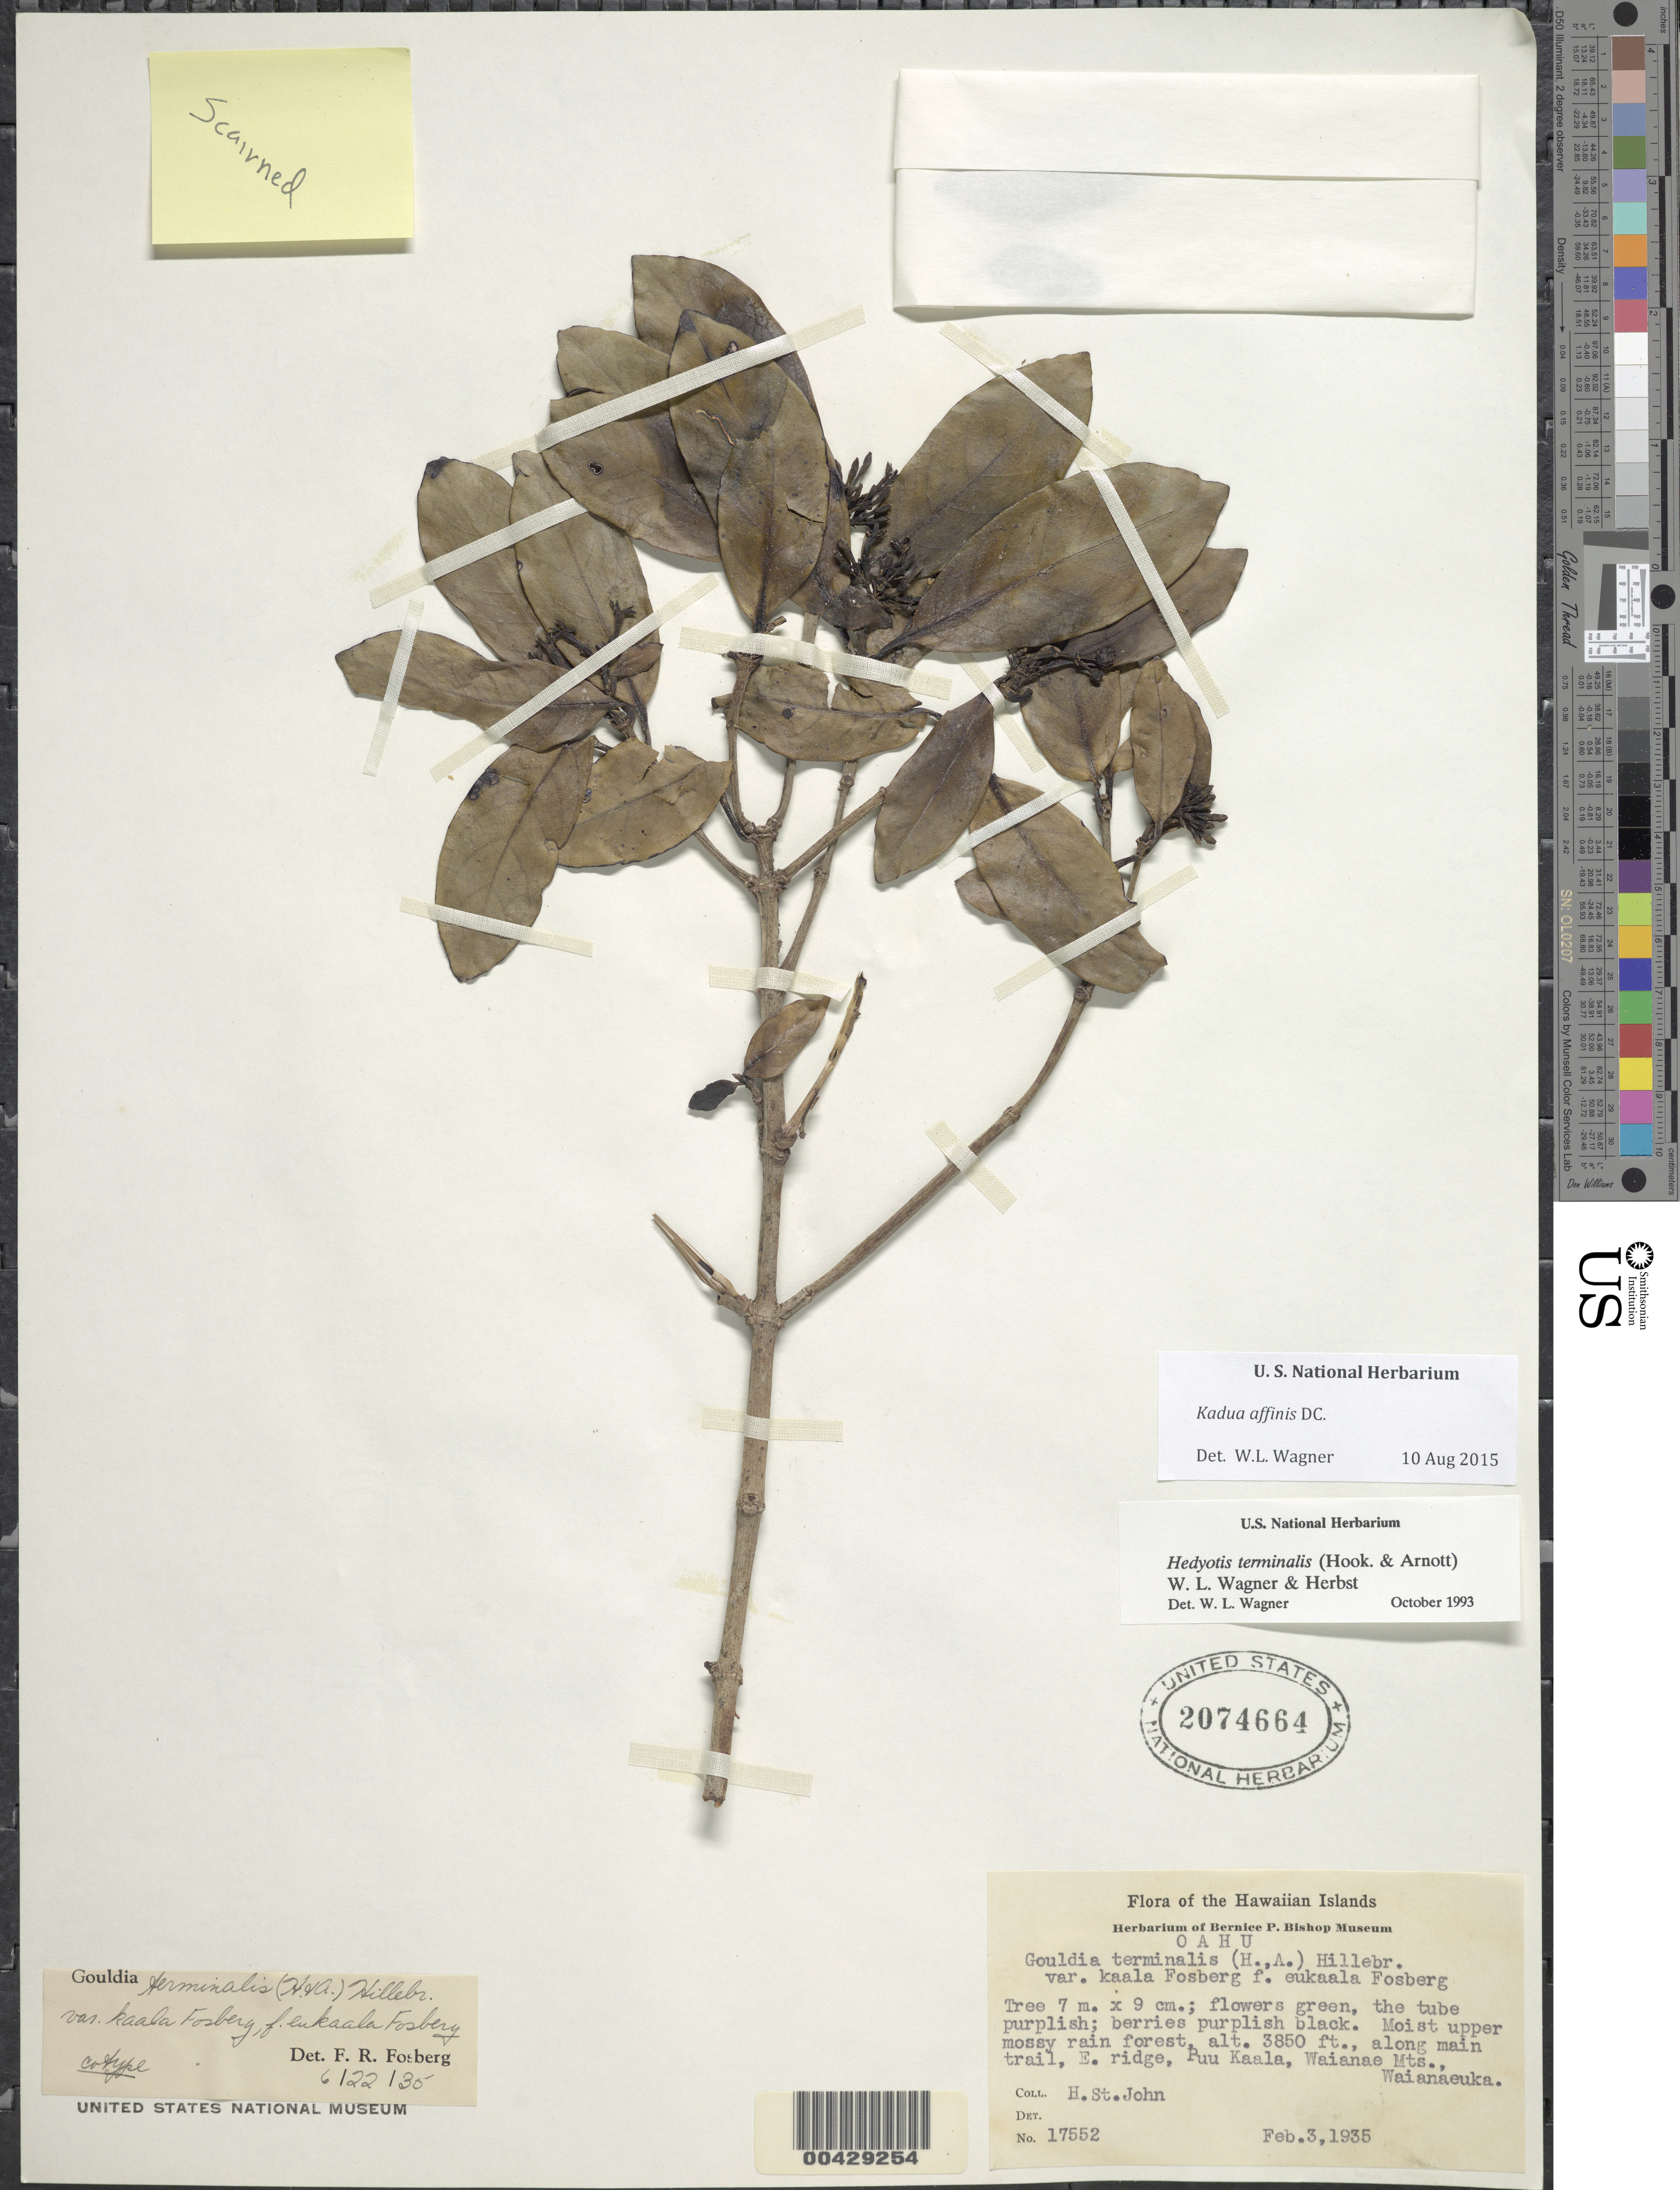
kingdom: Plantae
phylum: Tracheophyta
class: Magnoliopsida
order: Gentianales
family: Rubiaceae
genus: Kadua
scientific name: Kadua affinis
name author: DC.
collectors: H. St. John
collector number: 17552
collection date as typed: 3 Feb 1935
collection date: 1935-02-03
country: United States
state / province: Hawaii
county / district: Honolulu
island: Oahu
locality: Along main trail, east ridge, Puu Kaala, Waianae Mountains, Waianaeuka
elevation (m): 1173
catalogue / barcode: US 2074664